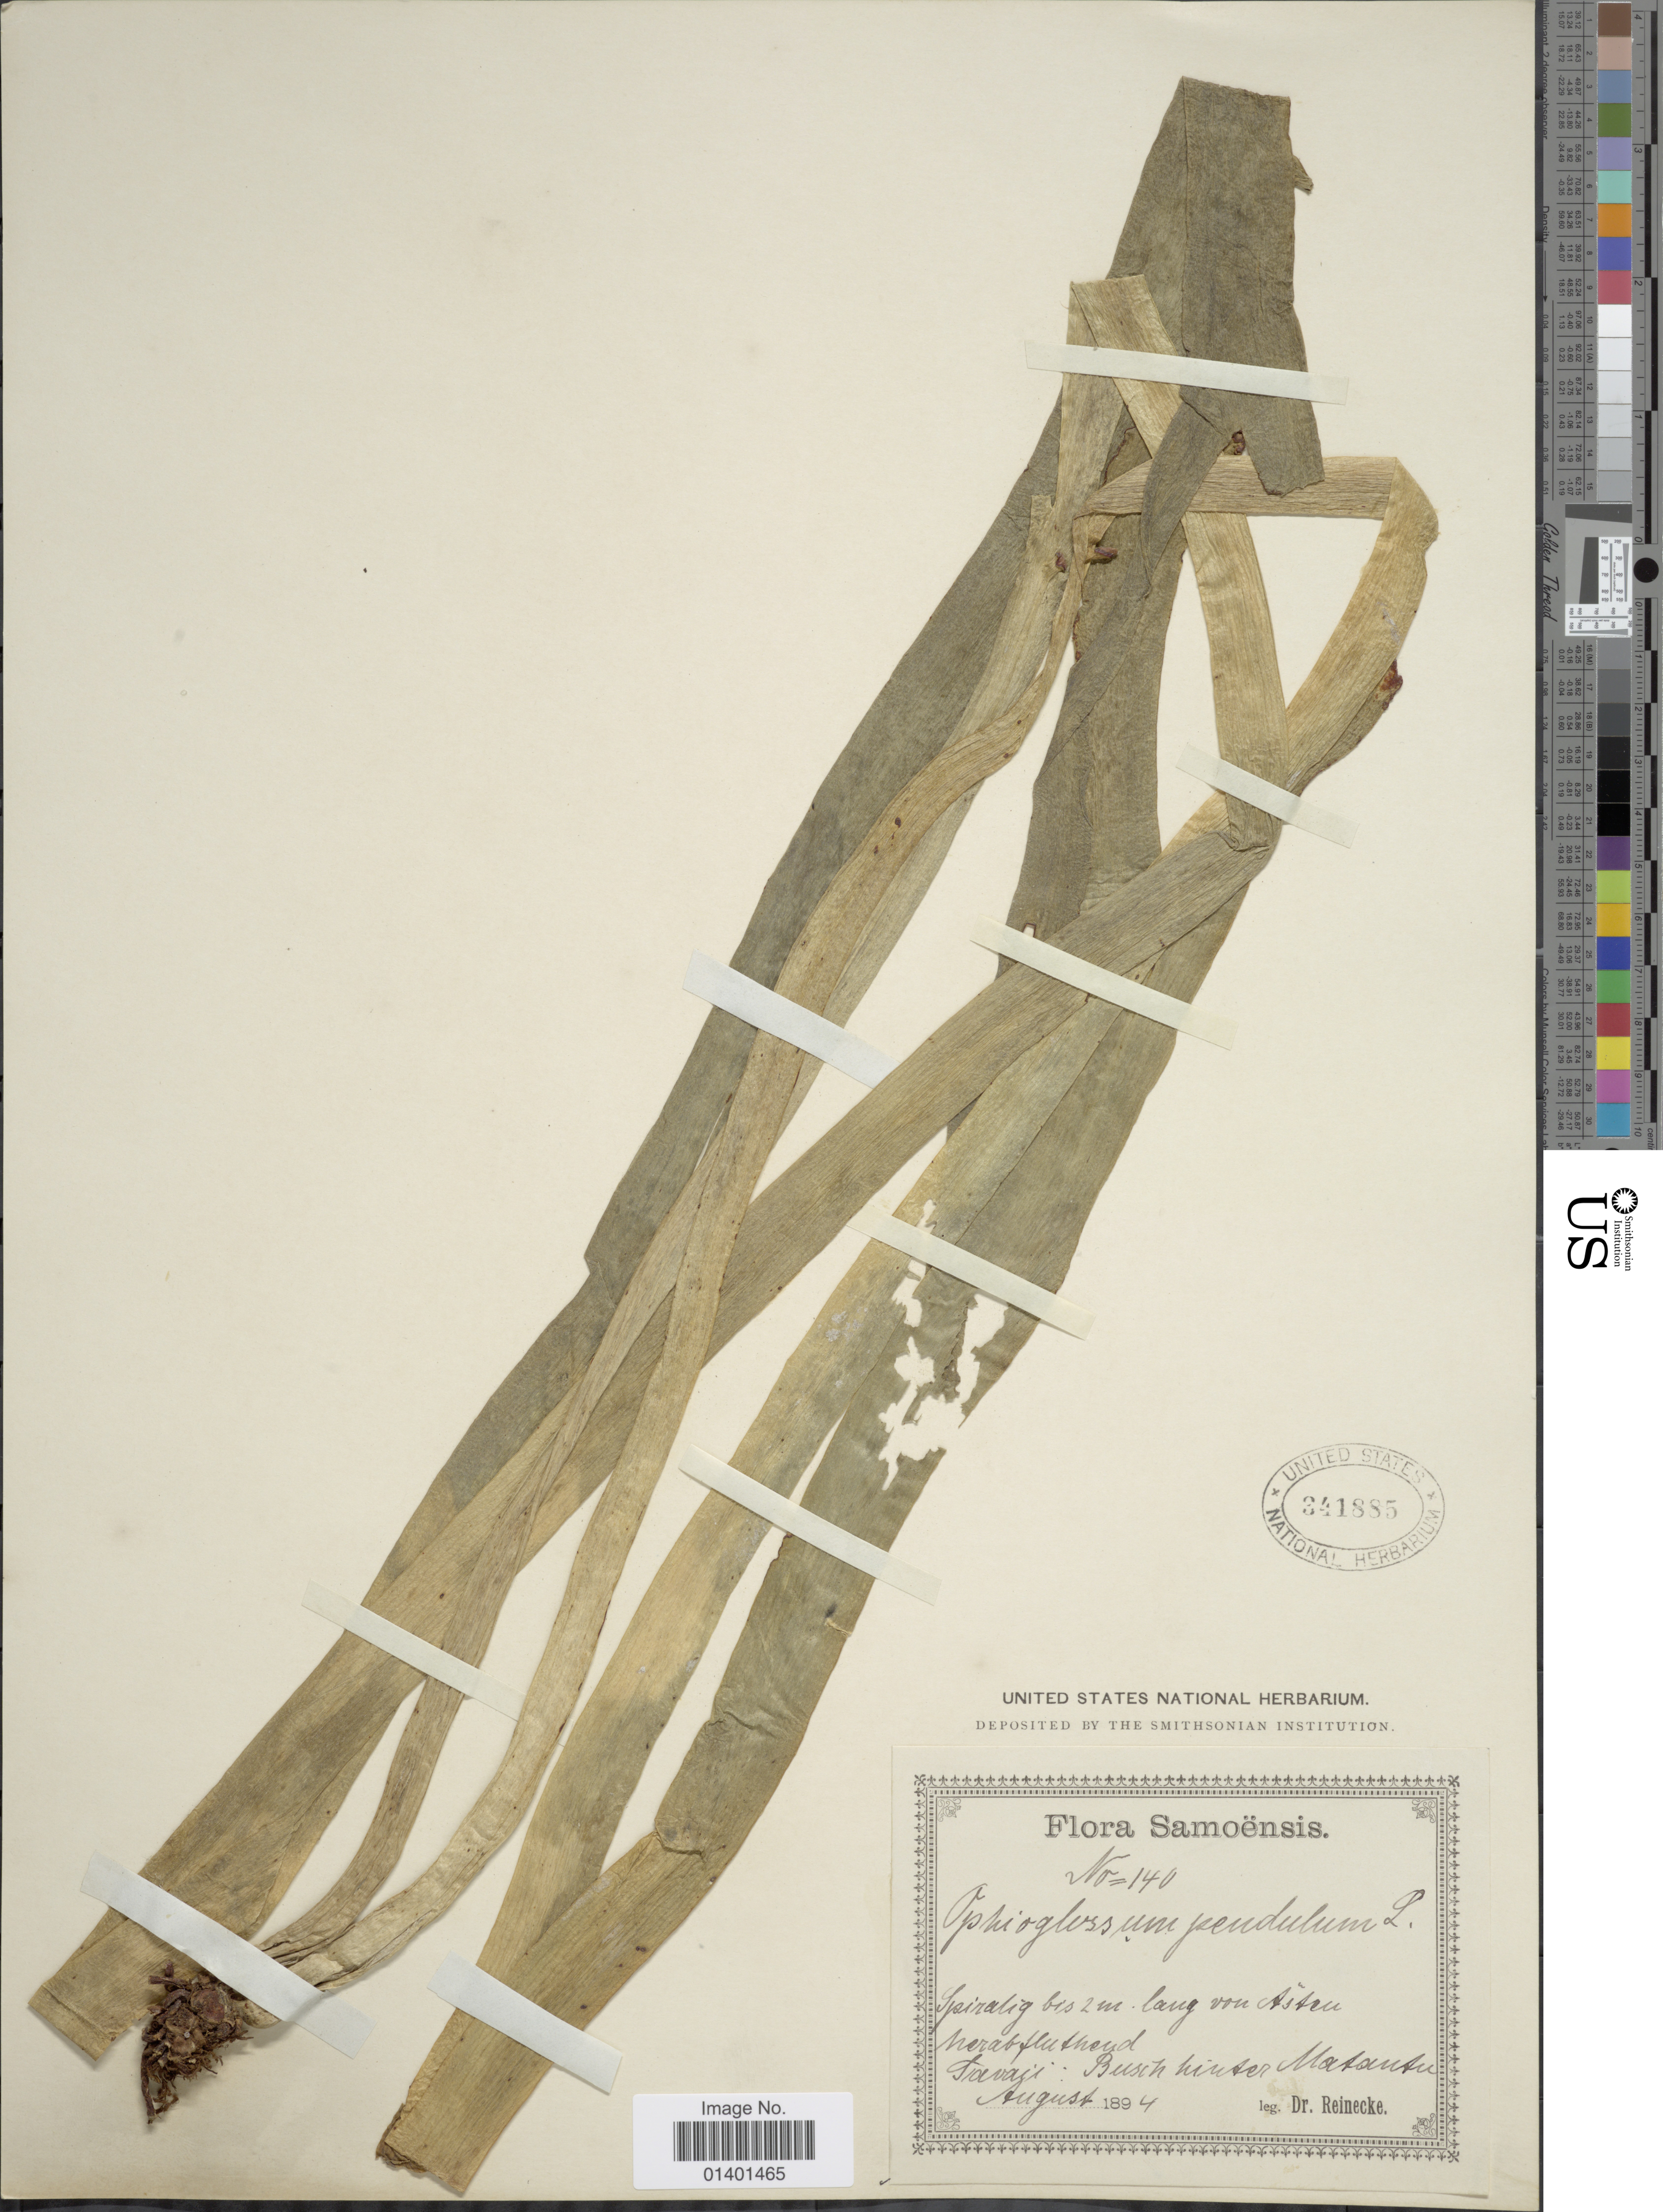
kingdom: Plantae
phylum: Tracheophyta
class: Polypodiopsida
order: Ophioglossales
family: Ophioglossaceae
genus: Ophioderma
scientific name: Ophioderma pendulum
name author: (L.) C. Presl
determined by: Wagner, W. L., (BOT), Smithsonian Institution - National Museum of Natural History (UNITED STATES)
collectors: -- Reinecke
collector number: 140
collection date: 1894-08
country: Samoa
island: Savai'i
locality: Savaii: bush unter Matantu [interpreted]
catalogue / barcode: US 341885